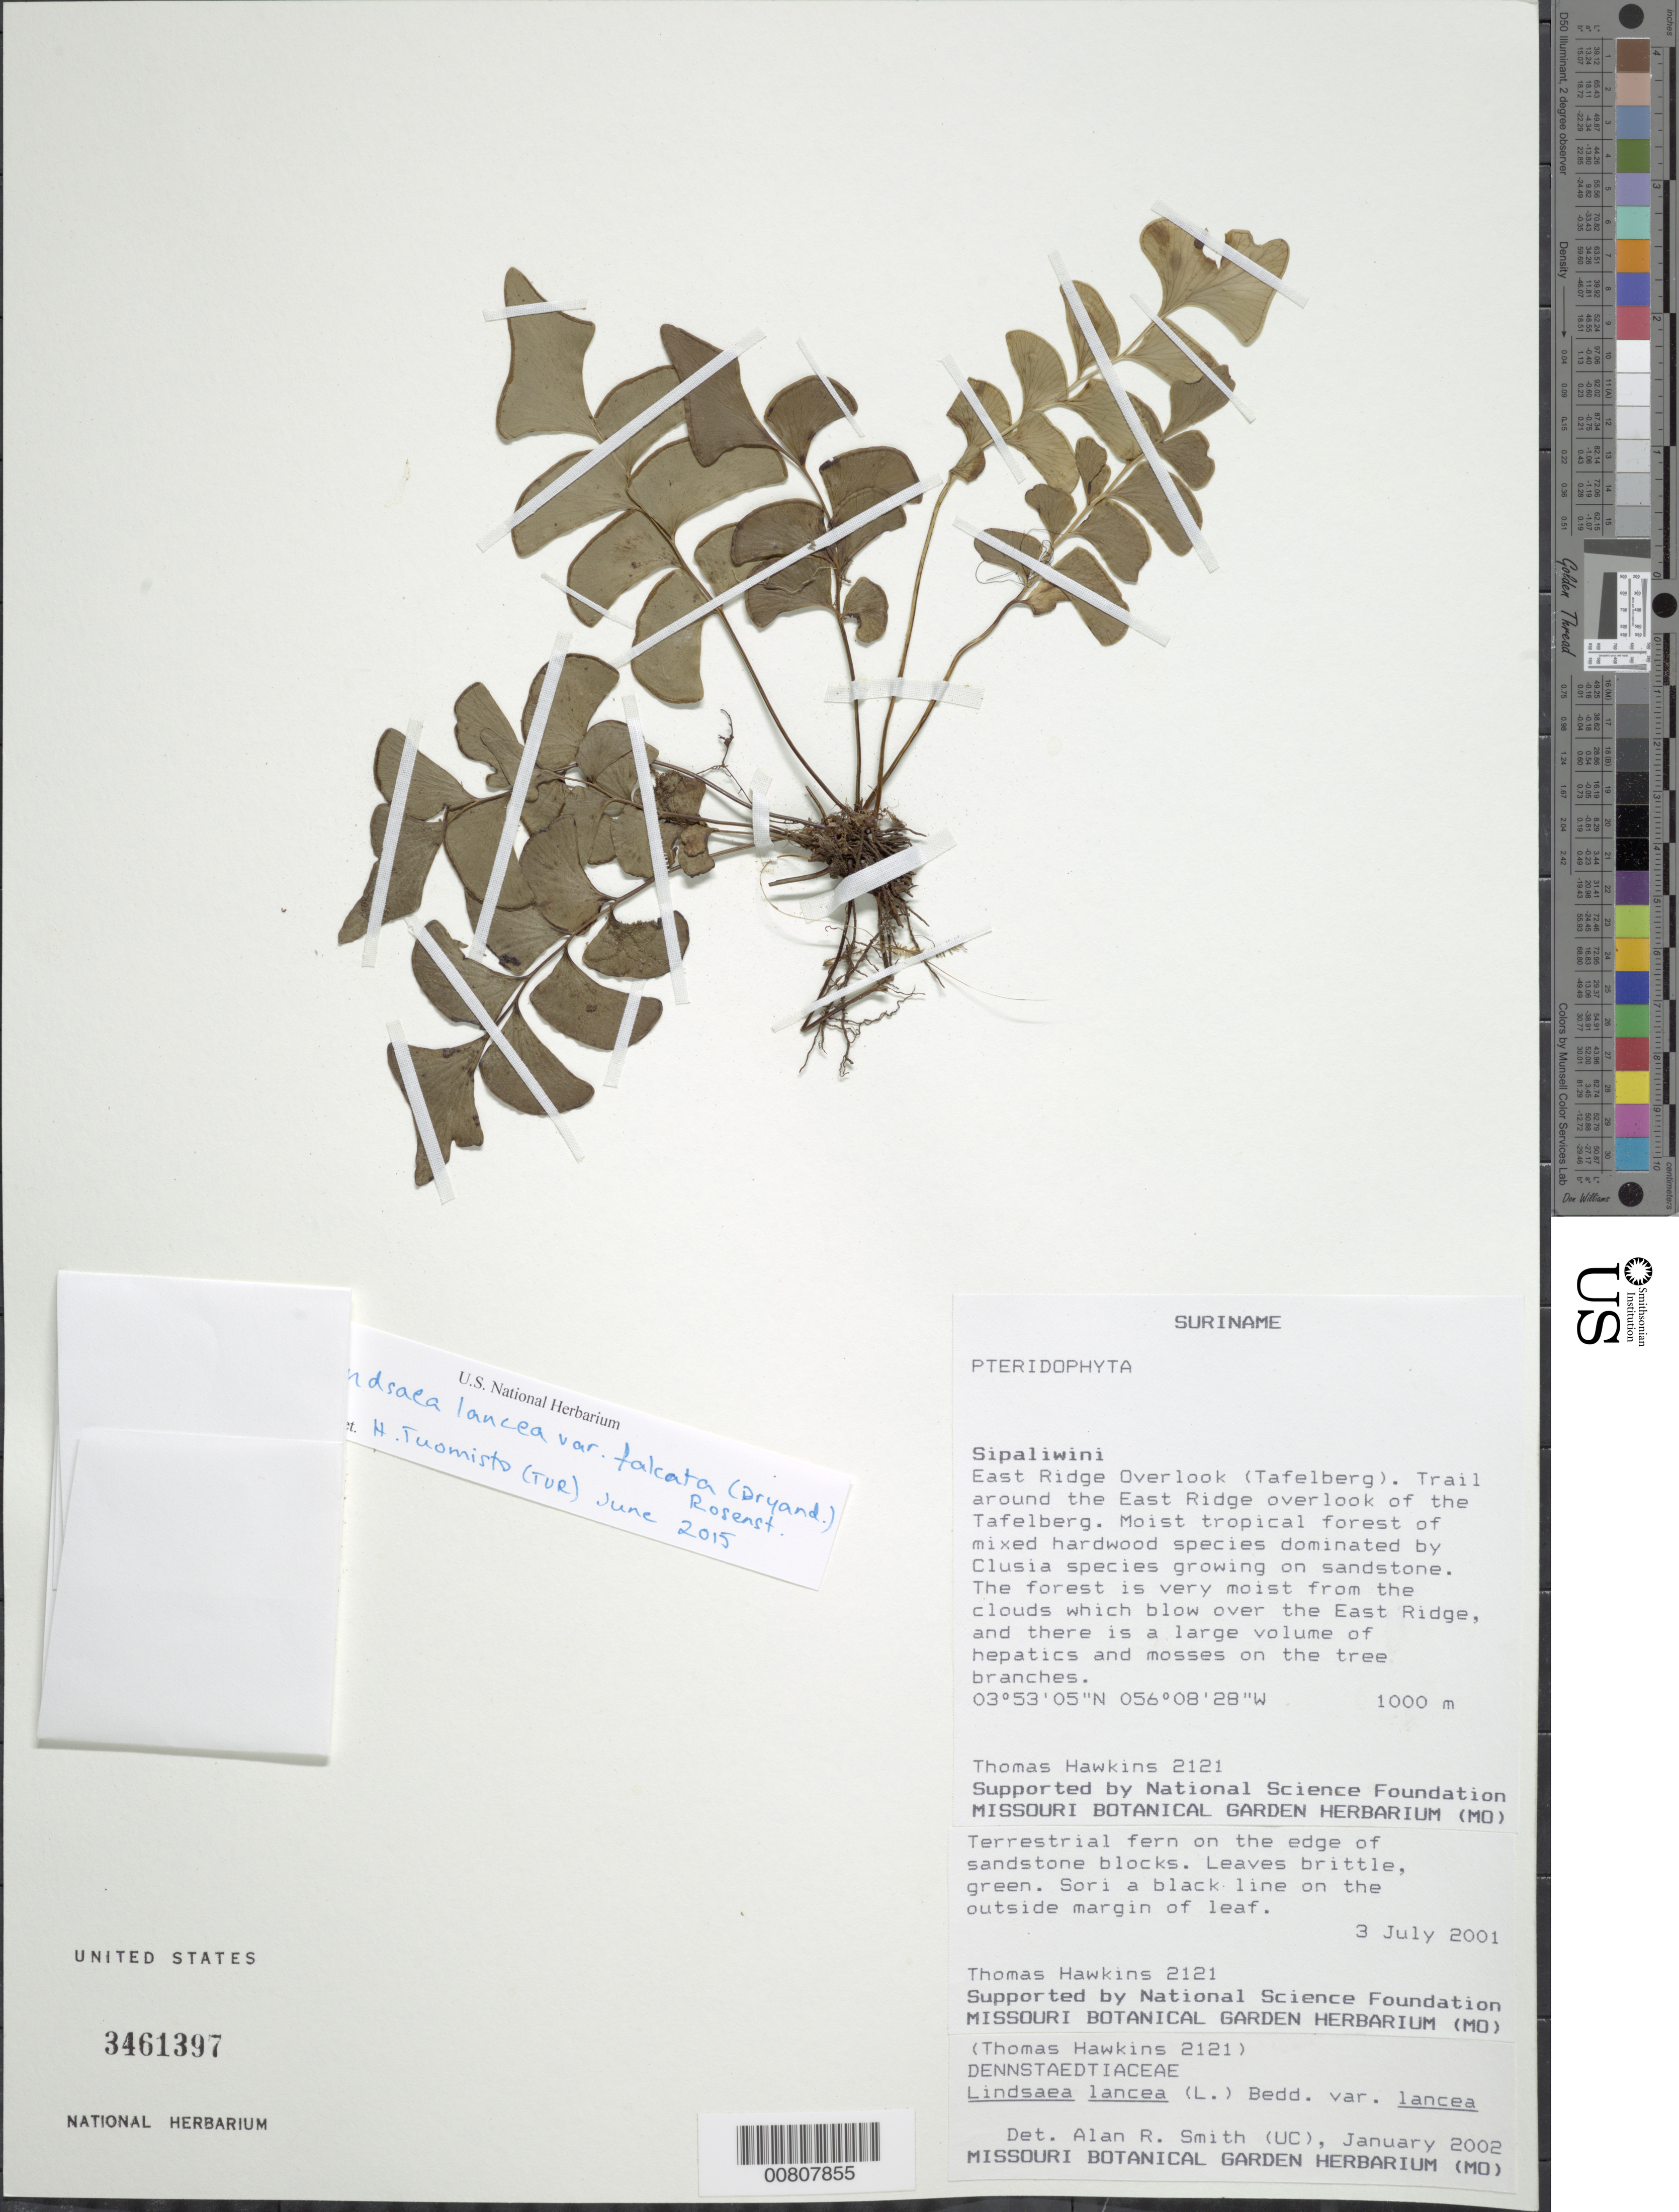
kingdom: Plantae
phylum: Tracheophyta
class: Polypodiopsida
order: Polypodiales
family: Lindsaeaceae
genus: Lindsaea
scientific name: Lindsaea lancea var. falcata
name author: (Dryand.) Rosenst.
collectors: T. Hawkins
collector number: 2121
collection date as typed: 3-Jul-01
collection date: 2001-07-03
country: Suriname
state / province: Sipaliwini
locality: Tafelberg (Table Mountain), East Ridge Overlook, trail along the East Ridge of the Tafelberg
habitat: Moist tropical forest of mixed hardwood species dominated by Clusia species growing over sandstone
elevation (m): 1000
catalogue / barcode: US 3461397